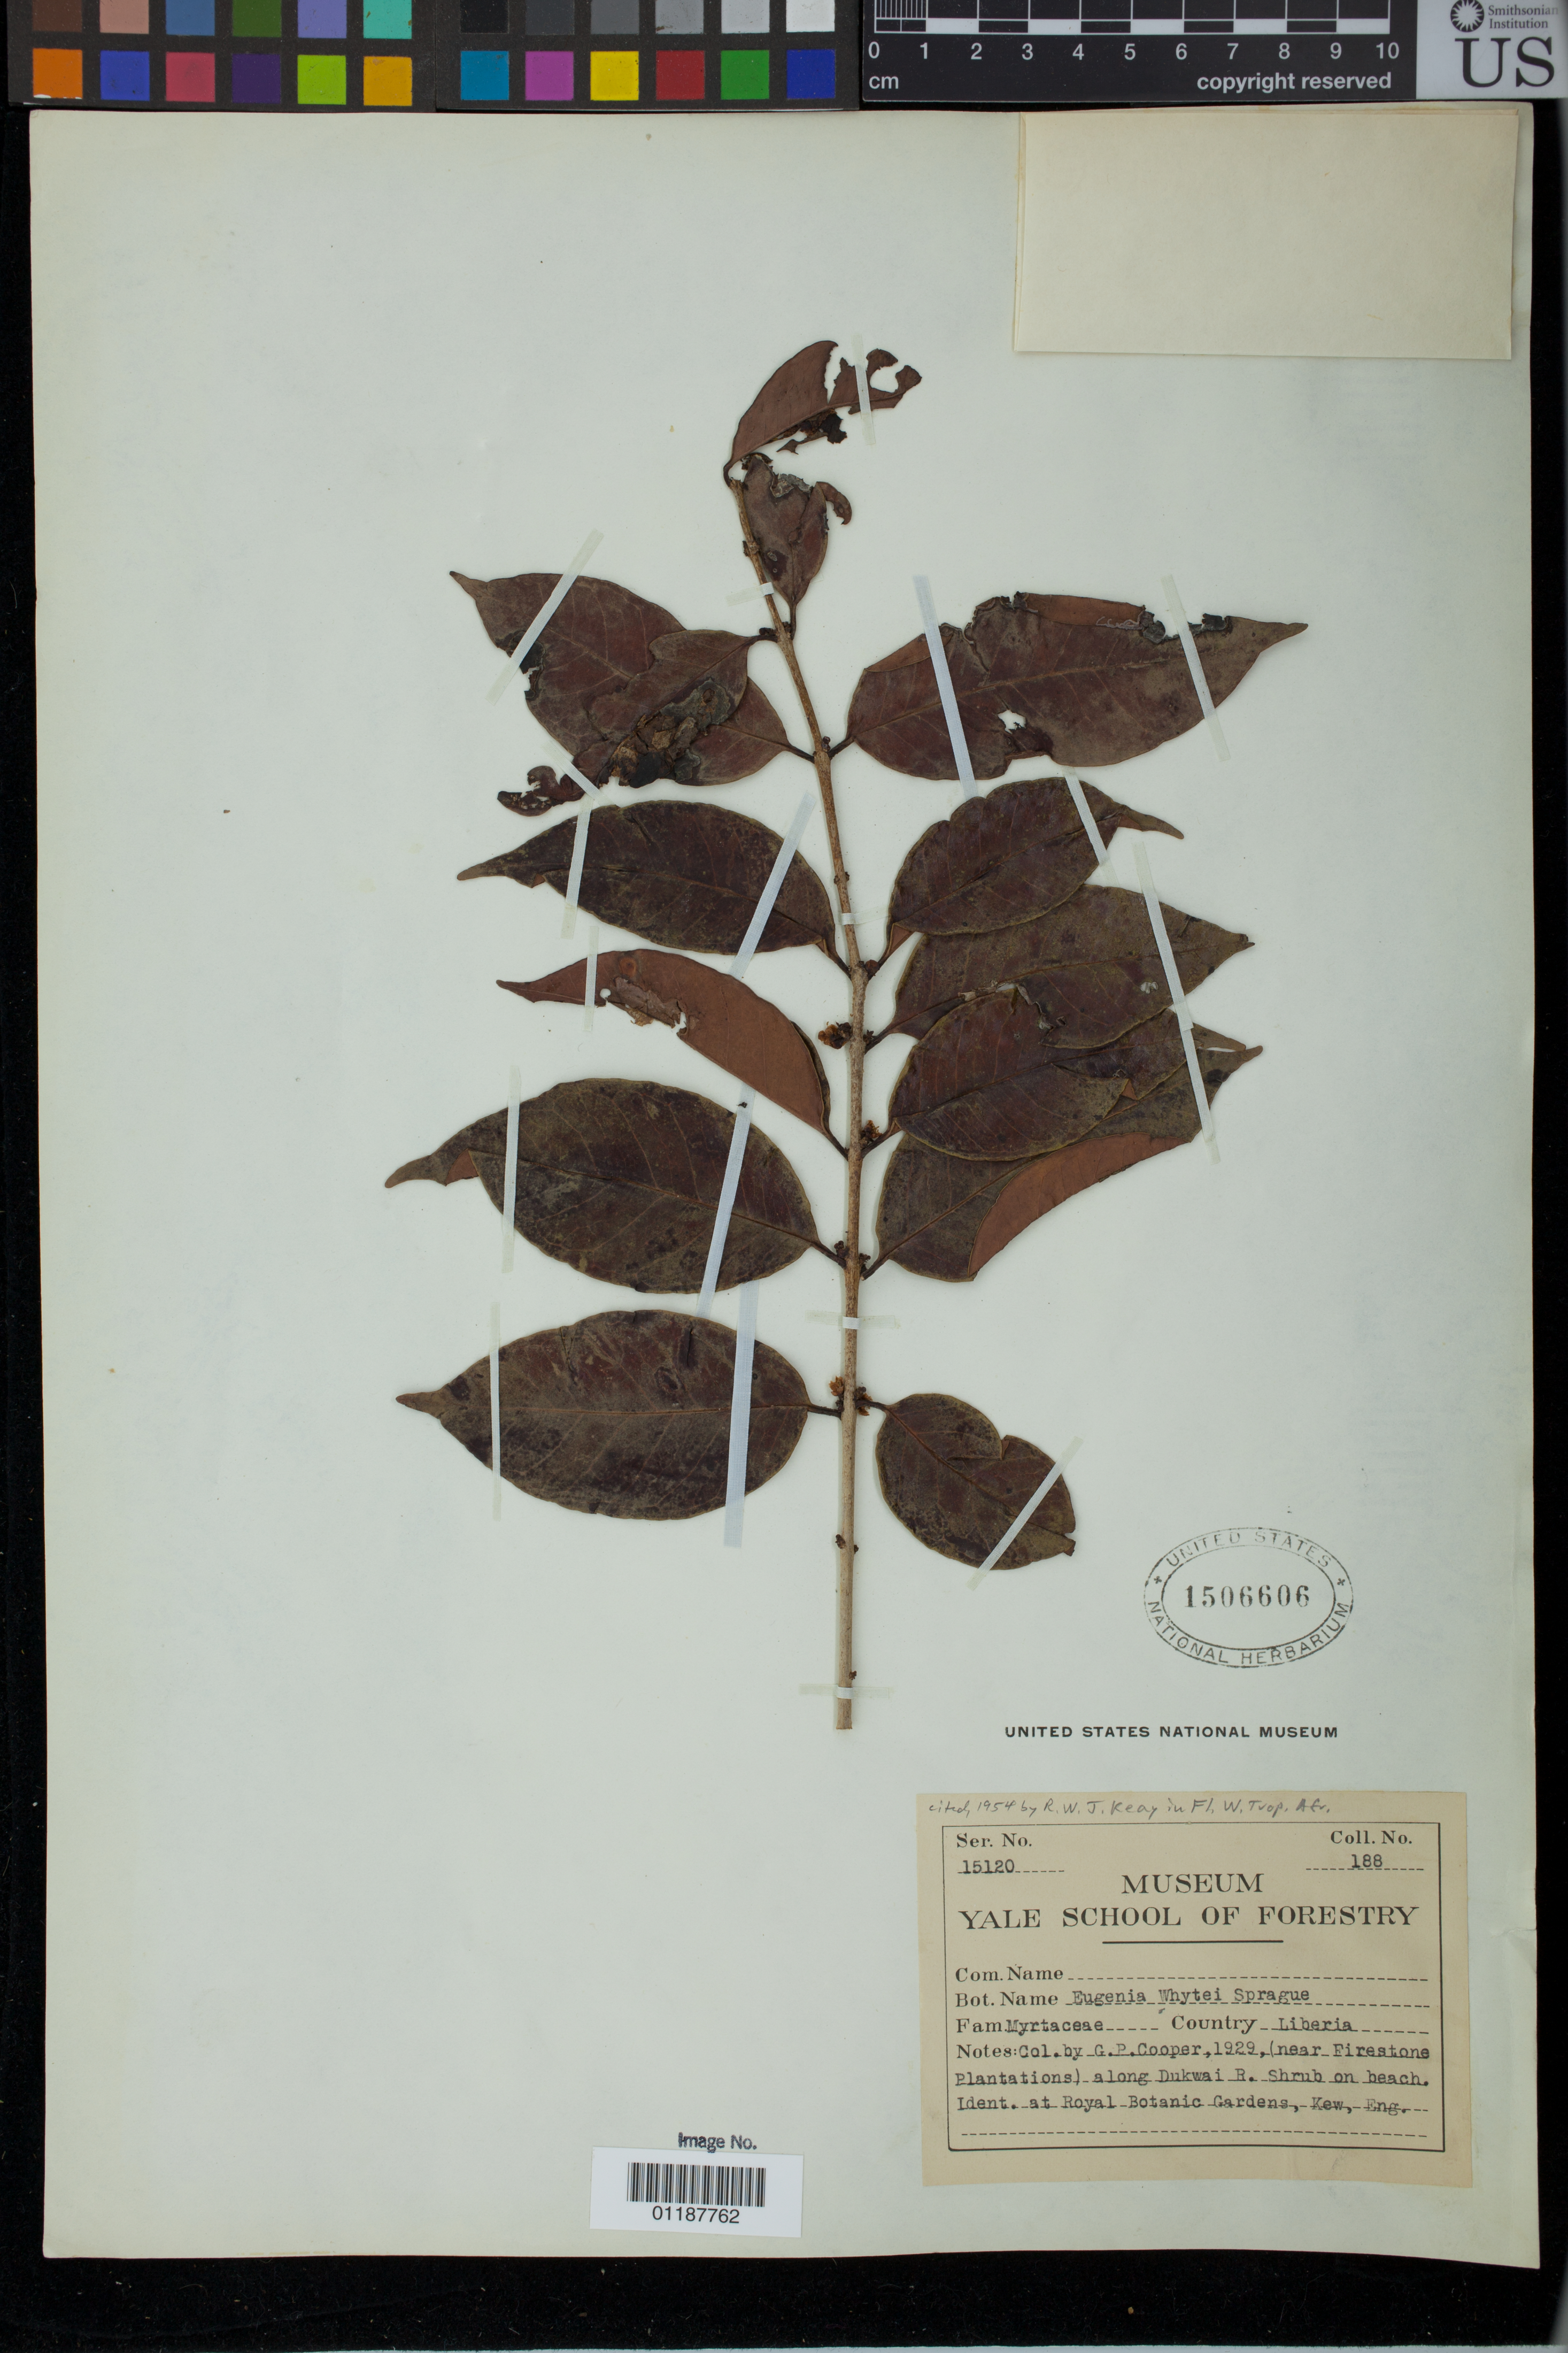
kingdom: Plantae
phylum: Tracheophyta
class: Magnoliopsida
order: Myrtales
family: Myrtaceae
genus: Eugenia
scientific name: Eugenia whytei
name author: Sprague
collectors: G. Cooper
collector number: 188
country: Liberia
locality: Firestone Plantation, along Dukwai River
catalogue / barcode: US 1506606